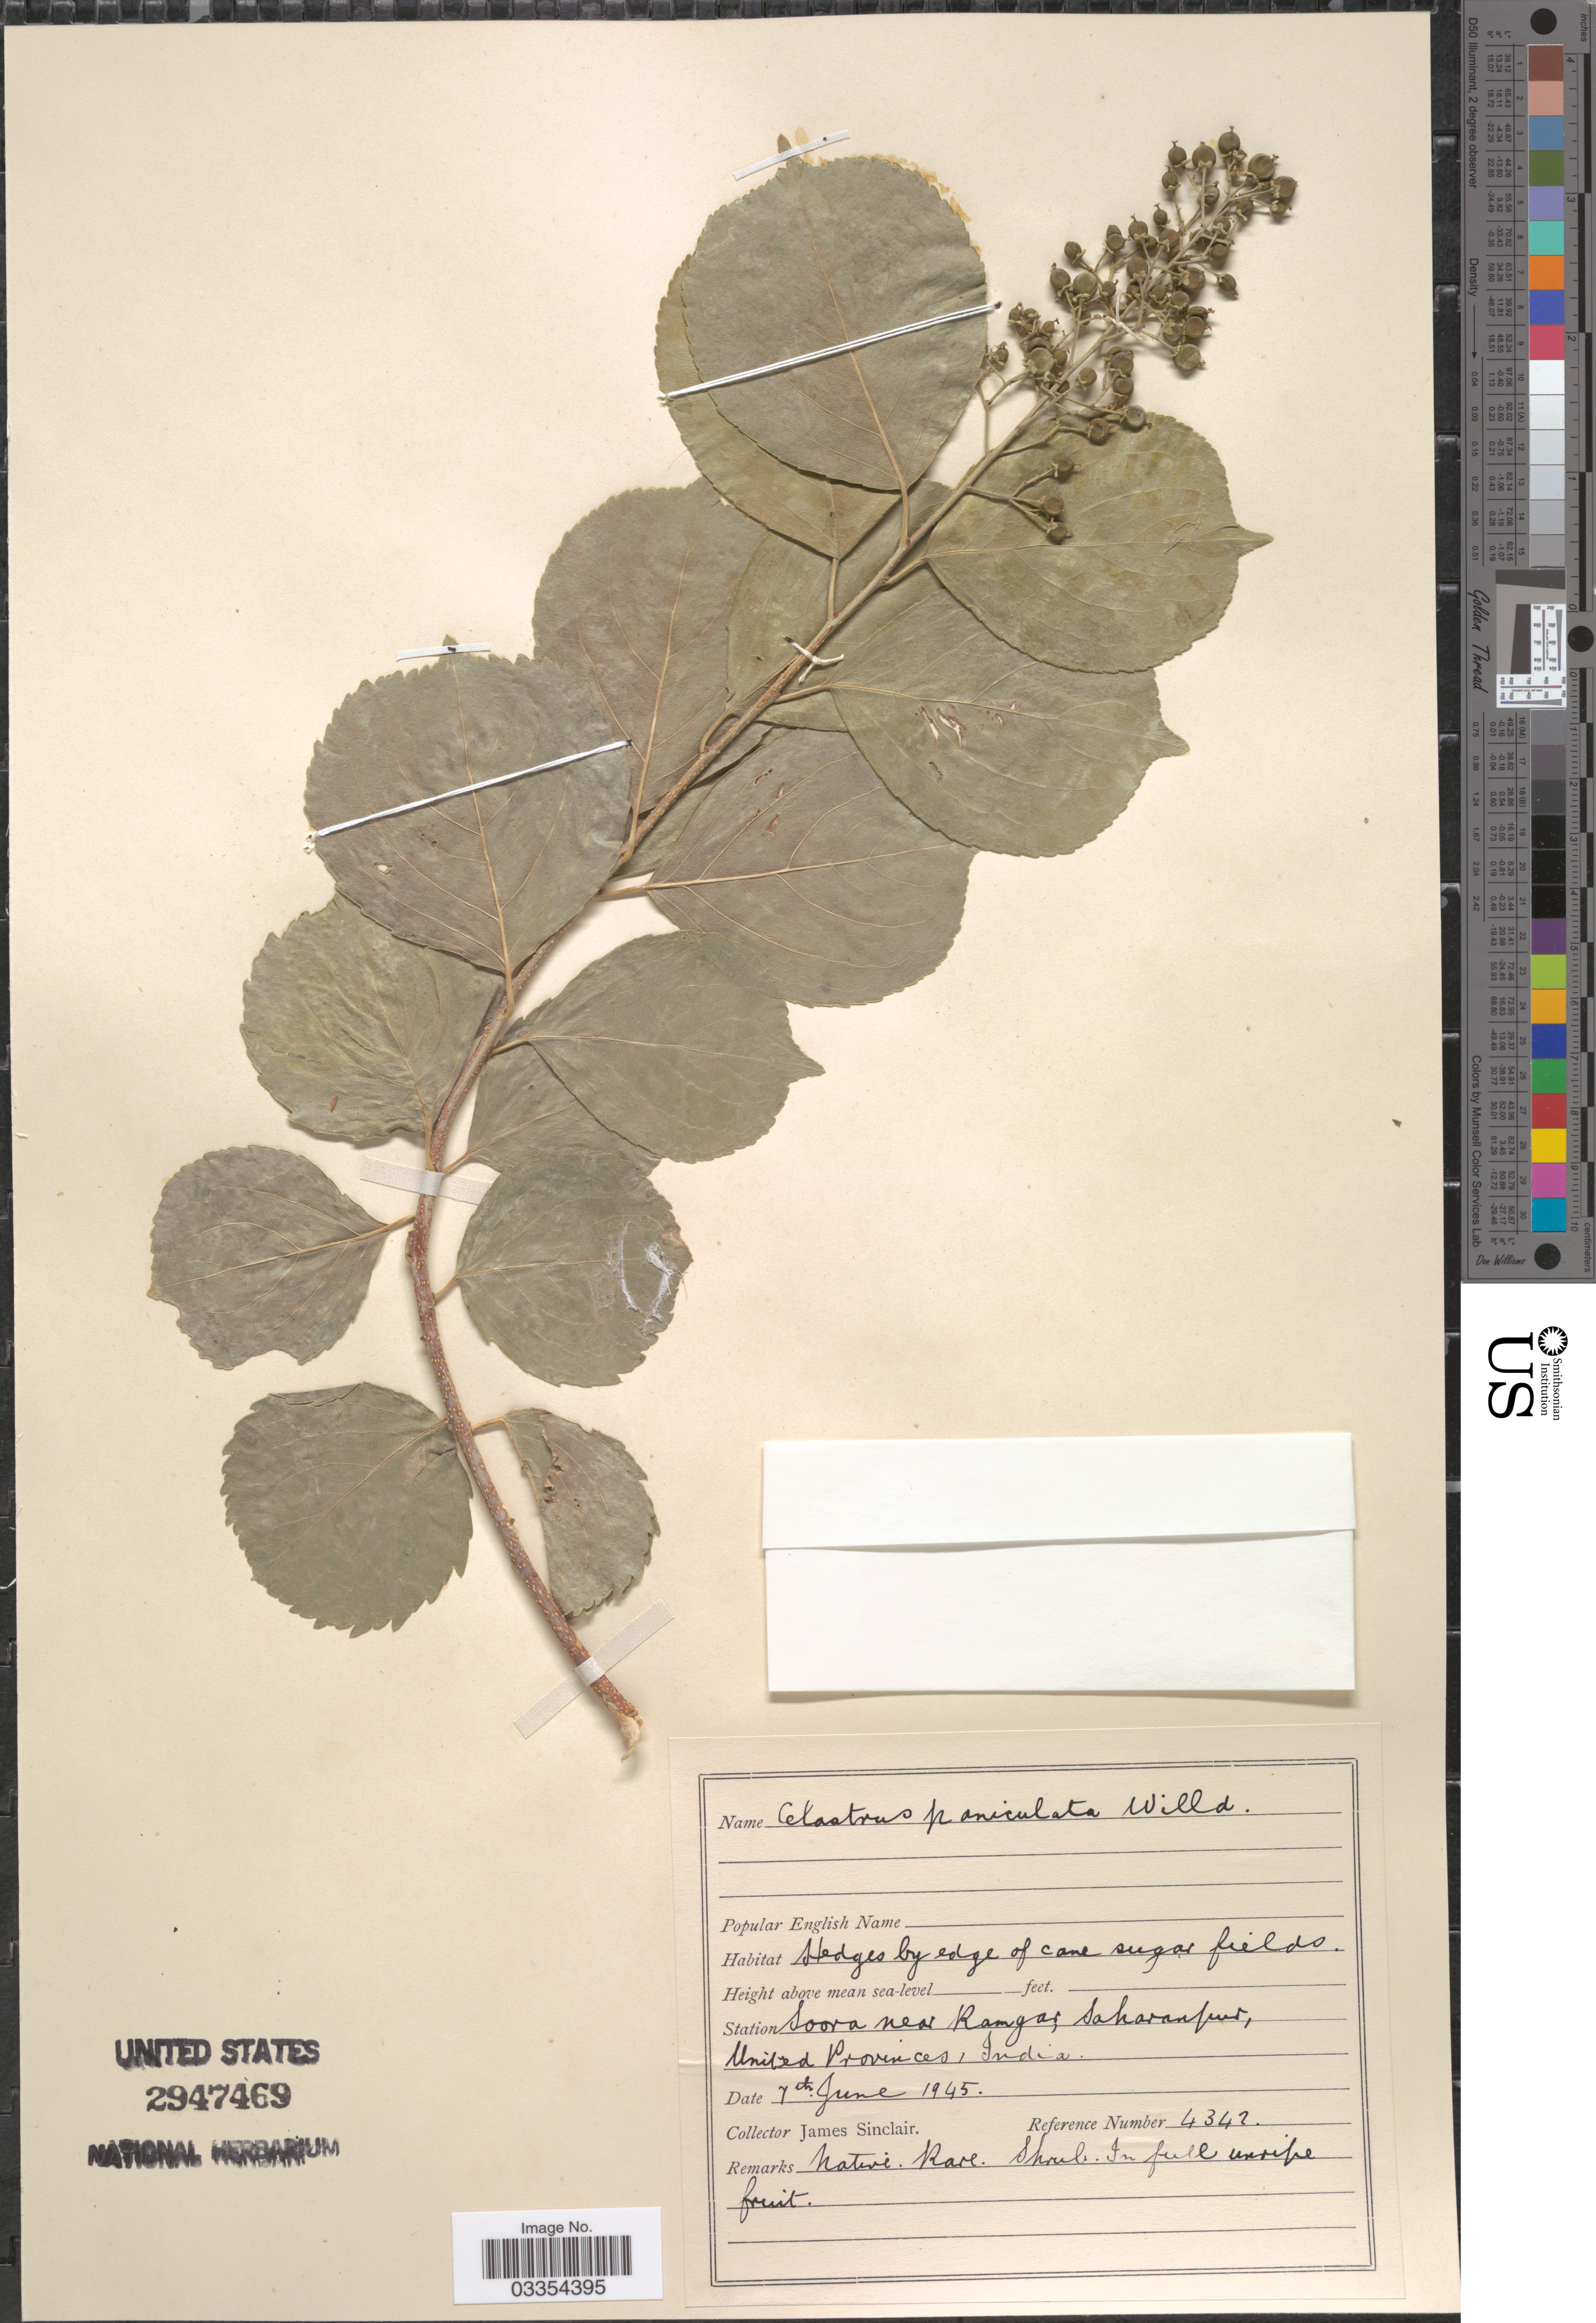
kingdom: Plantae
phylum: Tracheophyta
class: Magnoliopsida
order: Celastrales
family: Celastraceae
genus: Celastrus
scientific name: Celastrus paniculatus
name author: Willd.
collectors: J. Sinclair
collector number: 4342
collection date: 1945-06-07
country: India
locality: Station Soora near Ramgar, Saharanpur, United Provinces. India.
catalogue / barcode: US 2947469